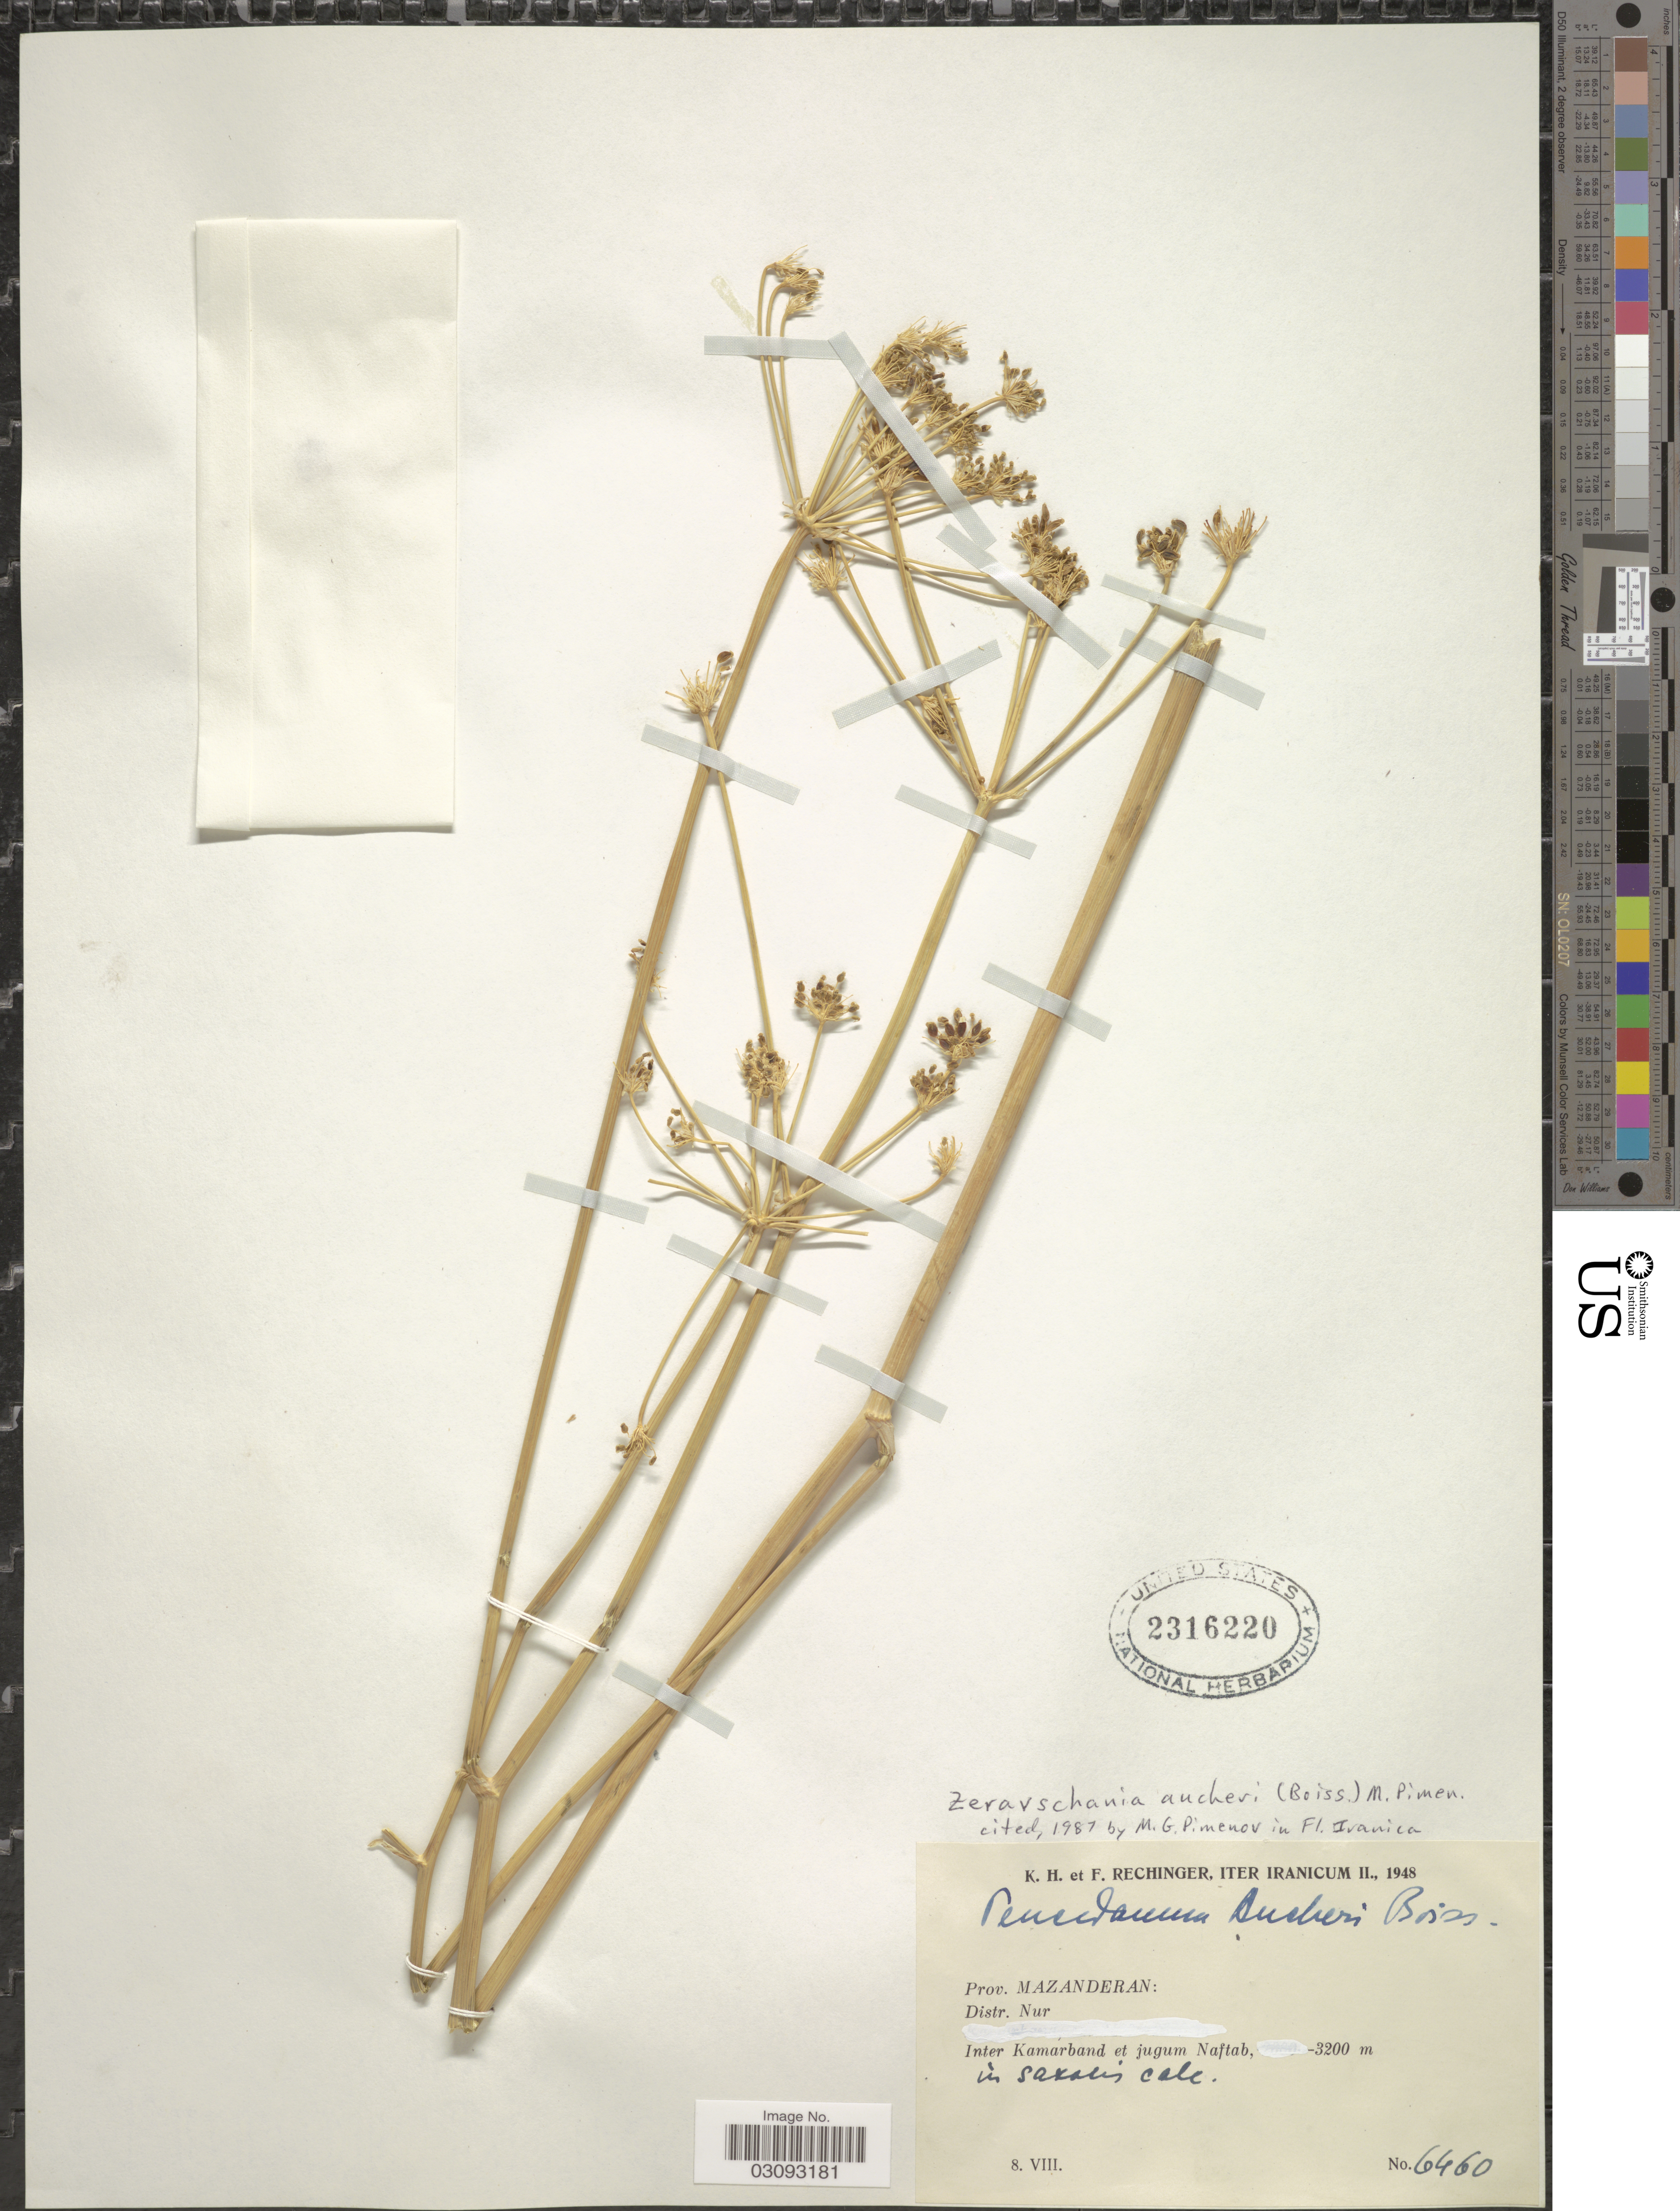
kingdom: Plantae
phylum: Tracheophyta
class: Magnoliopsida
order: Apiales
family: Apiaceae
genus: Zeravschania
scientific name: Zeravschania aucheri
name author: (Boiss.) Pimenov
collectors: K. H. Rechinger & F. Rechinger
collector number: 6460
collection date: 1948-08-08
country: Iran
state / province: Mazandaran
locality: Distr. Nur. Inter Kamarband et jugum Naftab.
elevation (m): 3200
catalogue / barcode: US 2316220